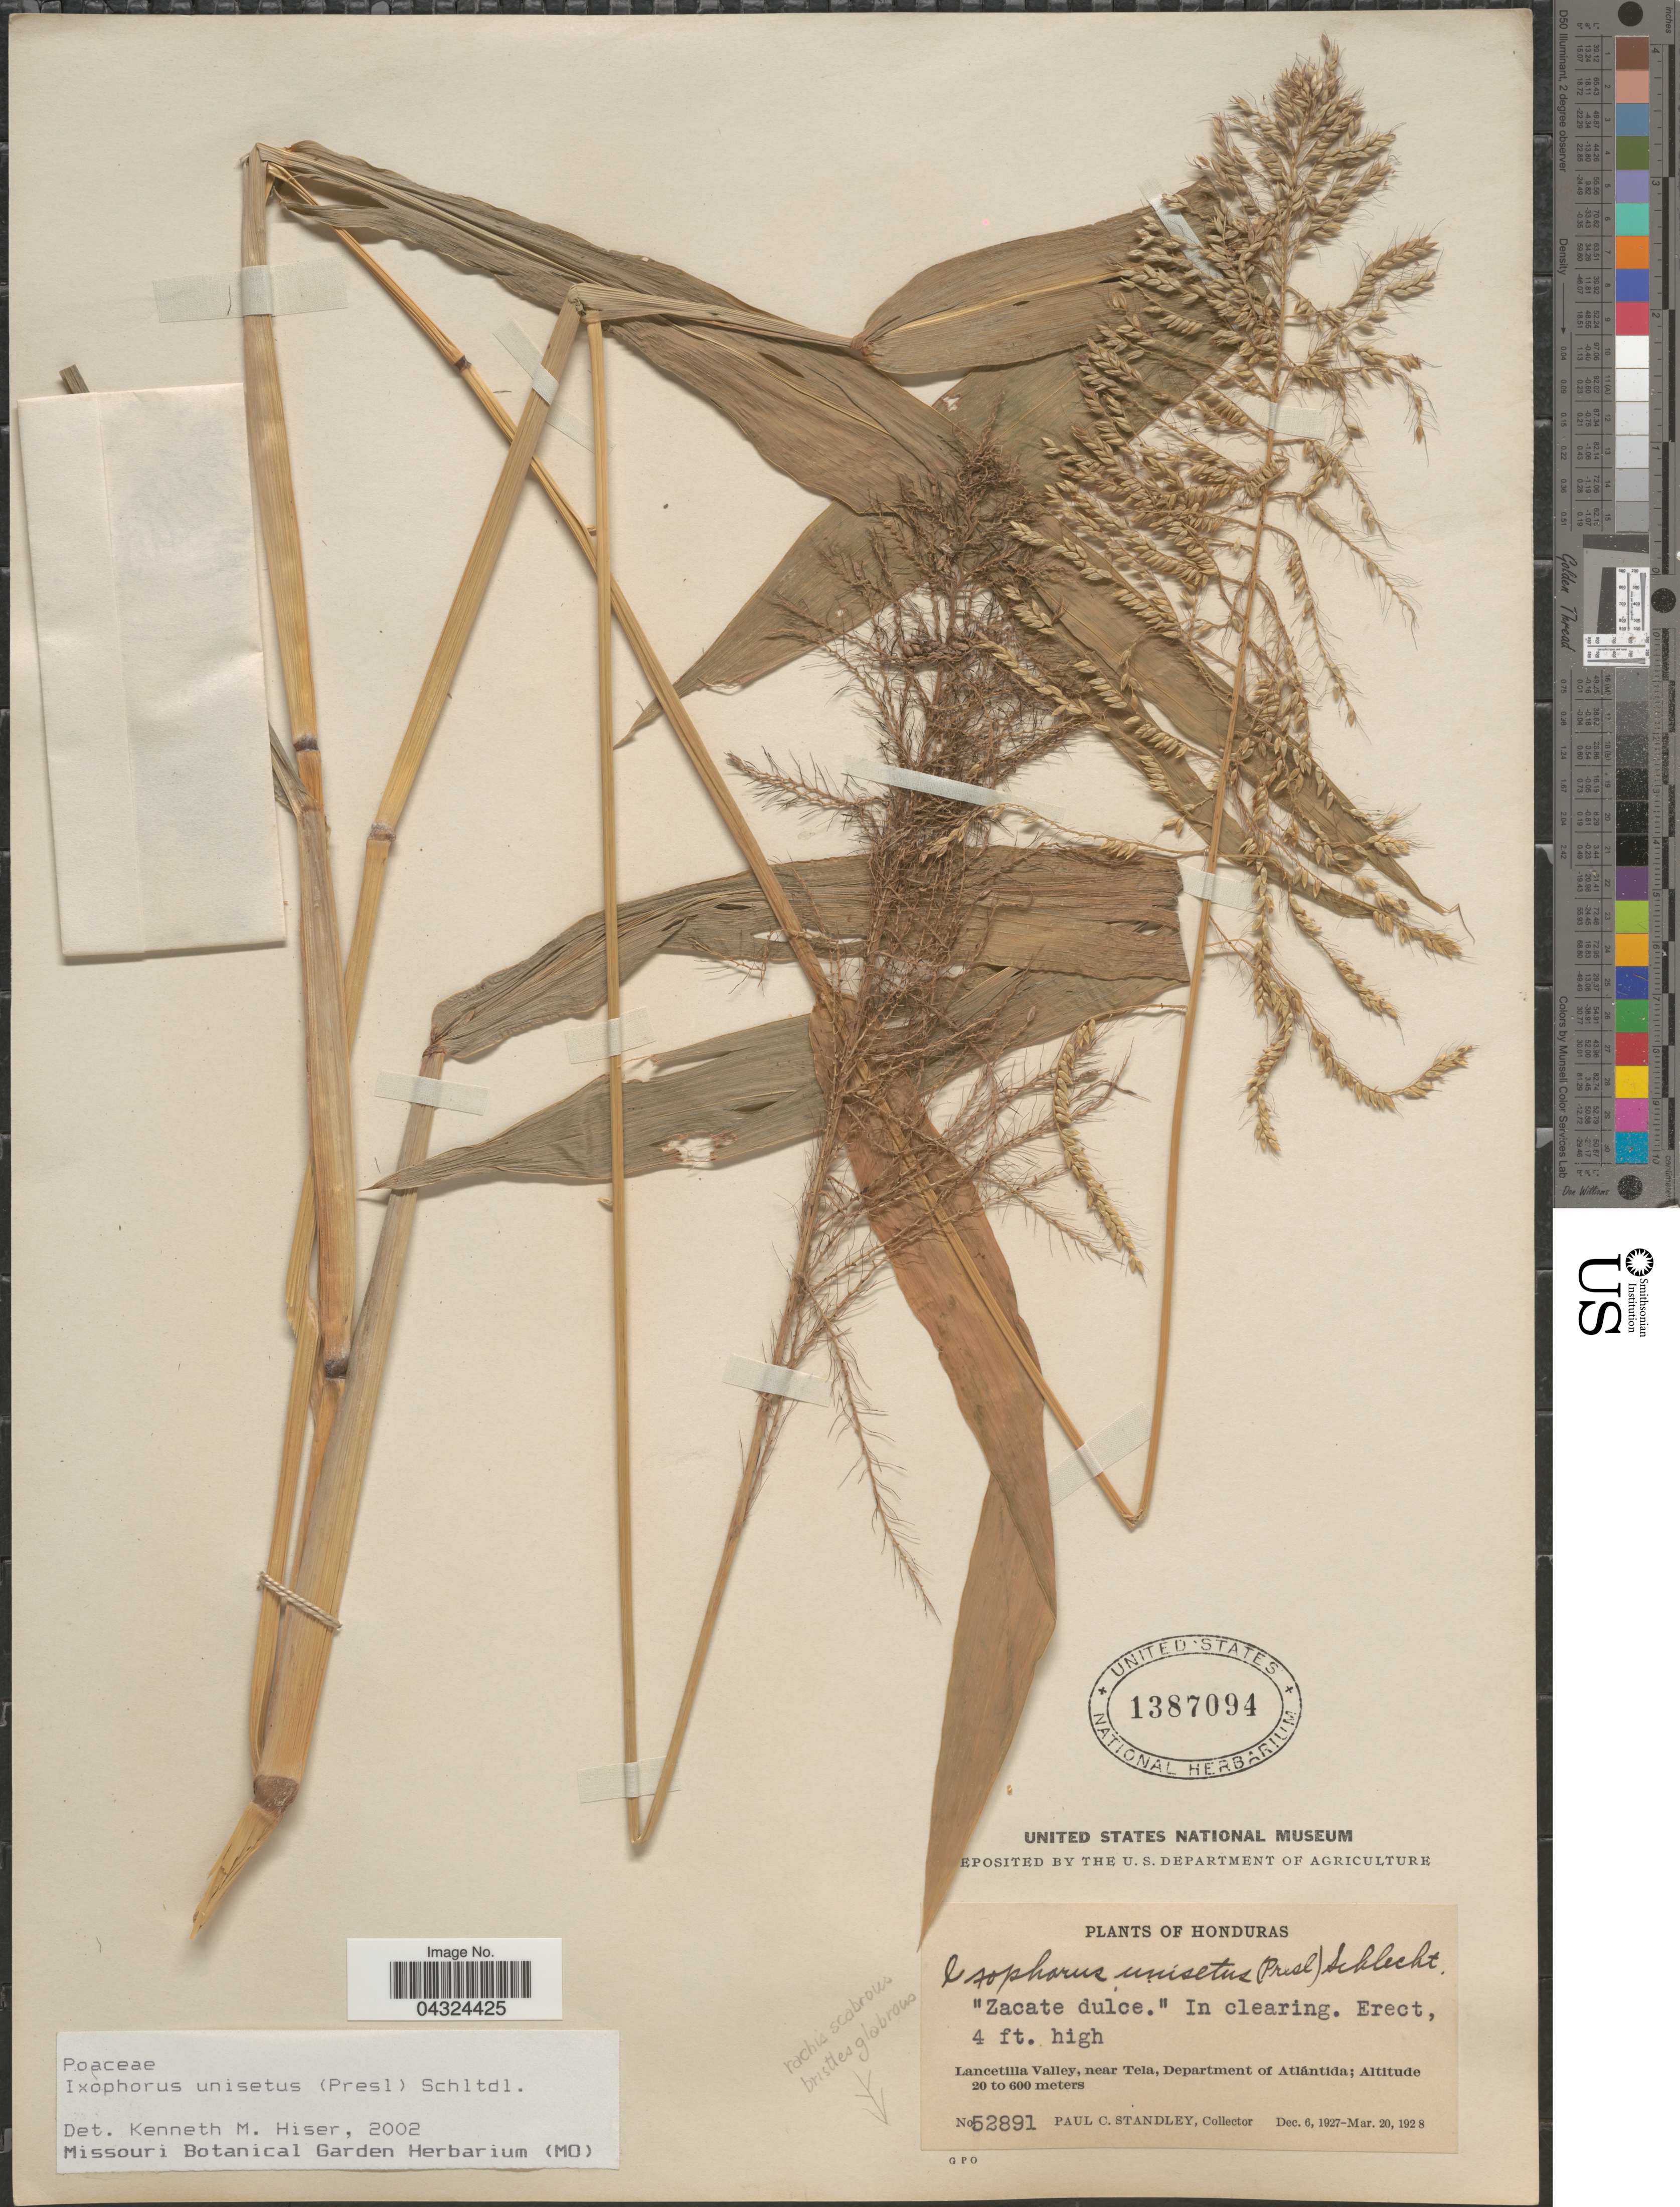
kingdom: Plantae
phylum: Tracheophyta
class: Liliopsida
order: Poales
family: Poaceae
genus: Ixophorus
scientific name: Ixophorus unisetus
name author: (J. Presl) Schltdl.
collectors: P. C. Standley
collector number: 52891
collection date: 1927-12-06/1928-03-20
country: Honduras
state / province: Atlantida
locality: Lancetilla Valley, near Tela, Department of Atlántida.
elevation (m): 20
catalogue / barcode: US 1387094